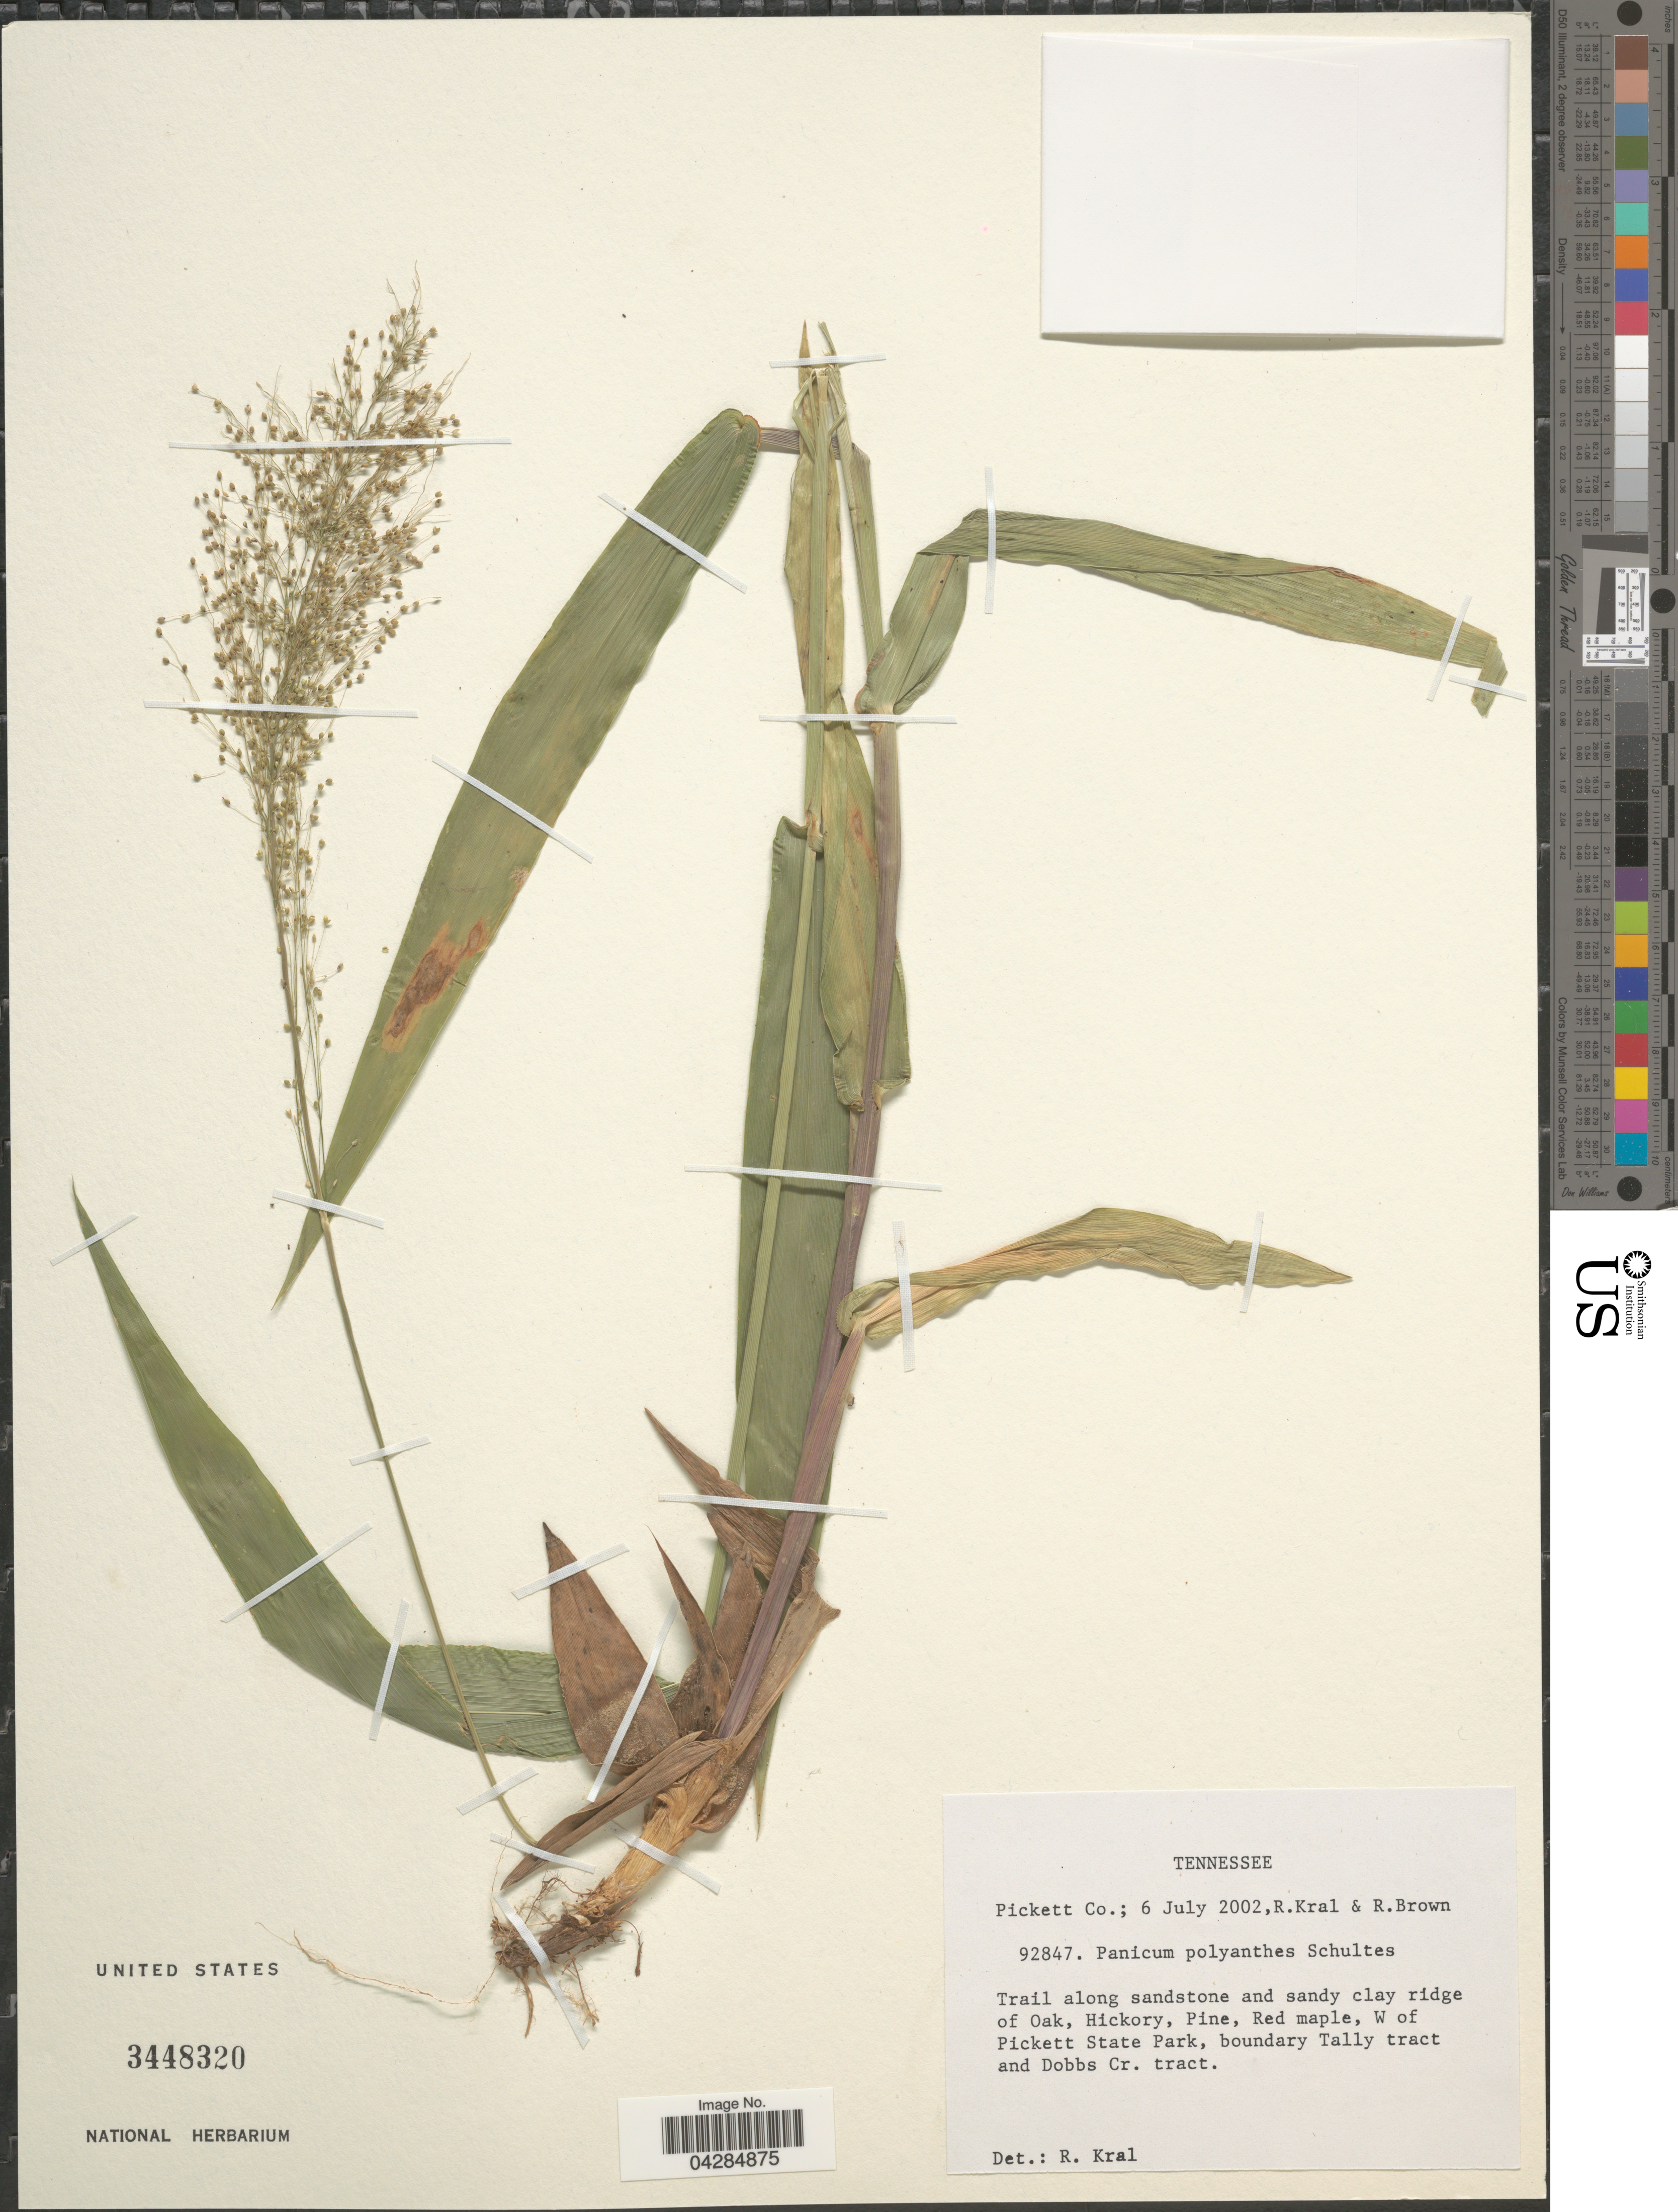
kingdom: Plantae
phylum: Tracheophyta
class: Liliopsida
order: Poales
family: Poaceae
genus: Dichanthelium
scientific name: Dichanthelium polyanthes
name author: (Schult.) Mohlenbr.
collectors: R. Kral & R. Brown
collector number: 92847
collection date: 2002-07-06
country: United States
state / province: Tennessee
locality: Pickett Co. W of Pickett State Park, boundary Tally tract and Dobbs Cr. tract.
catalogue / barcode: US 3448320